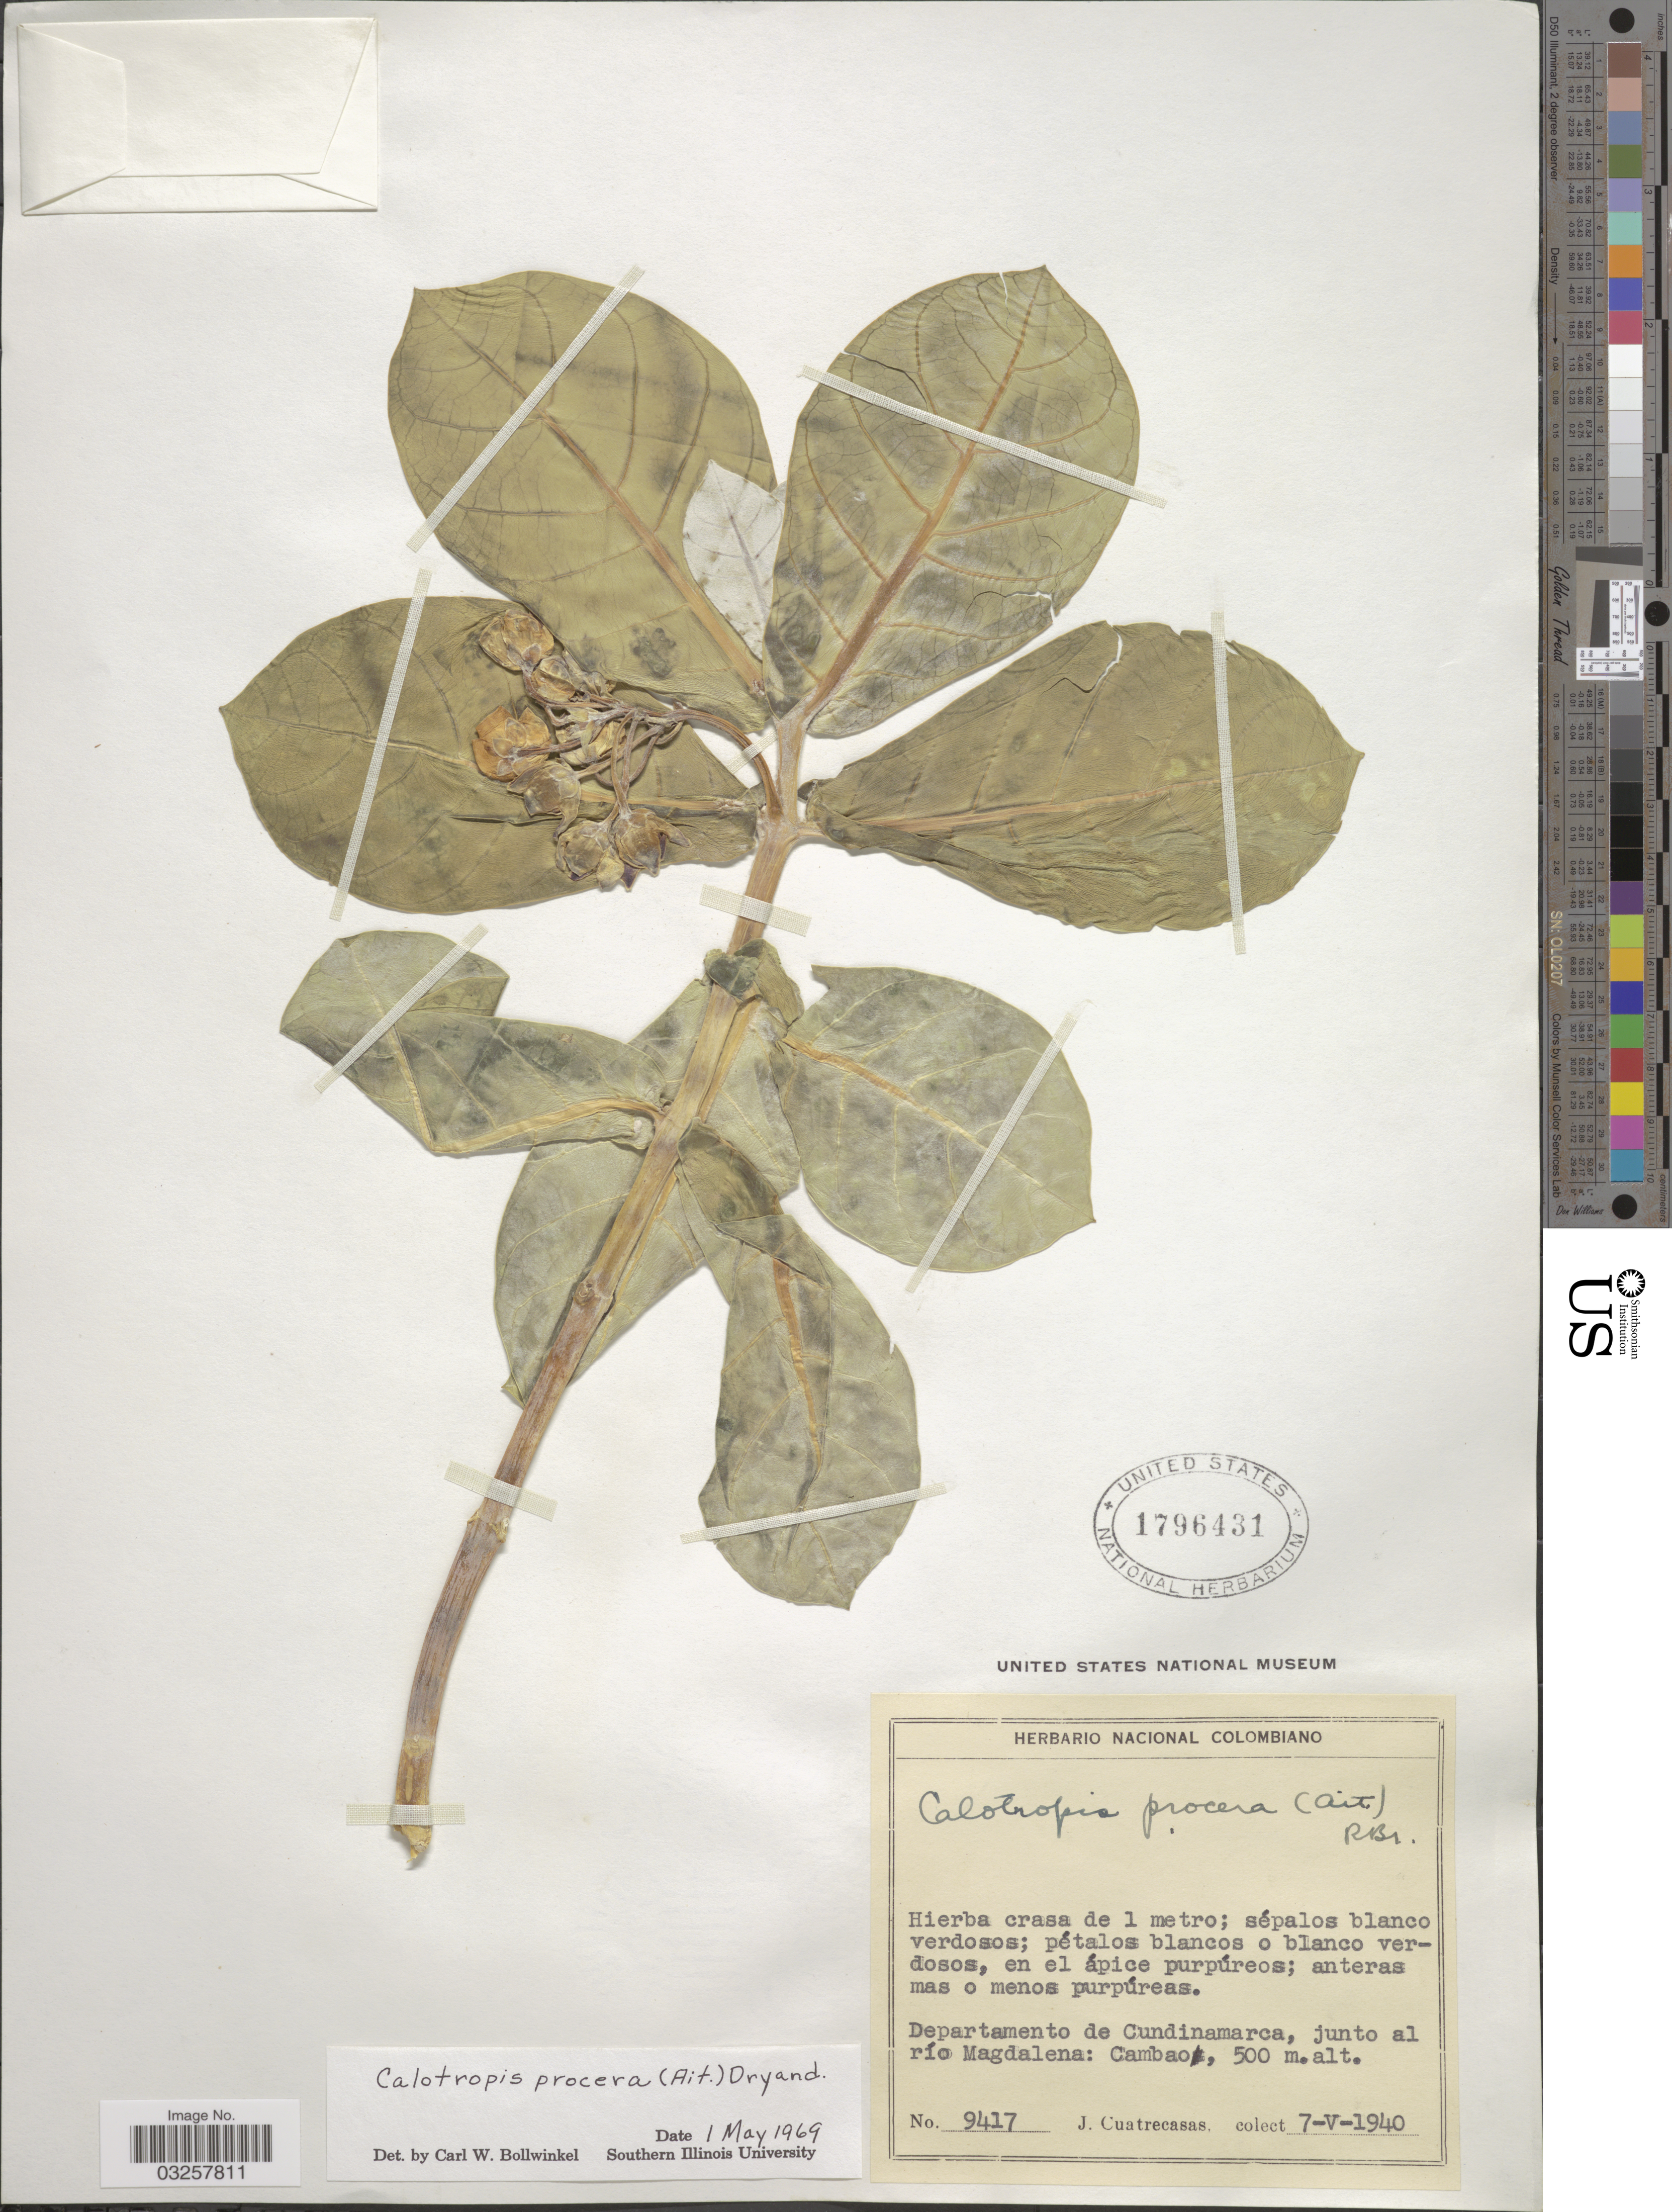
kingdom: Plantae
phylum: Tracheophyta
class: Magnoliopsida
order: Gentianales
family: Apocynaceae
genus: Calotropis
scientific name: Calotropis procera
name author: (Aiton) W.T. Aiton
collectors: J. Cuatrecasas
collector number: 9417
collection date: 1940-05-07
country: Colombia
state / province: Cundinamarca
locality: Departamento de Cundinamarca, junto al río Magdalena: Cambao.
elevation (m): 500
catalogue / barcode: US 1796431